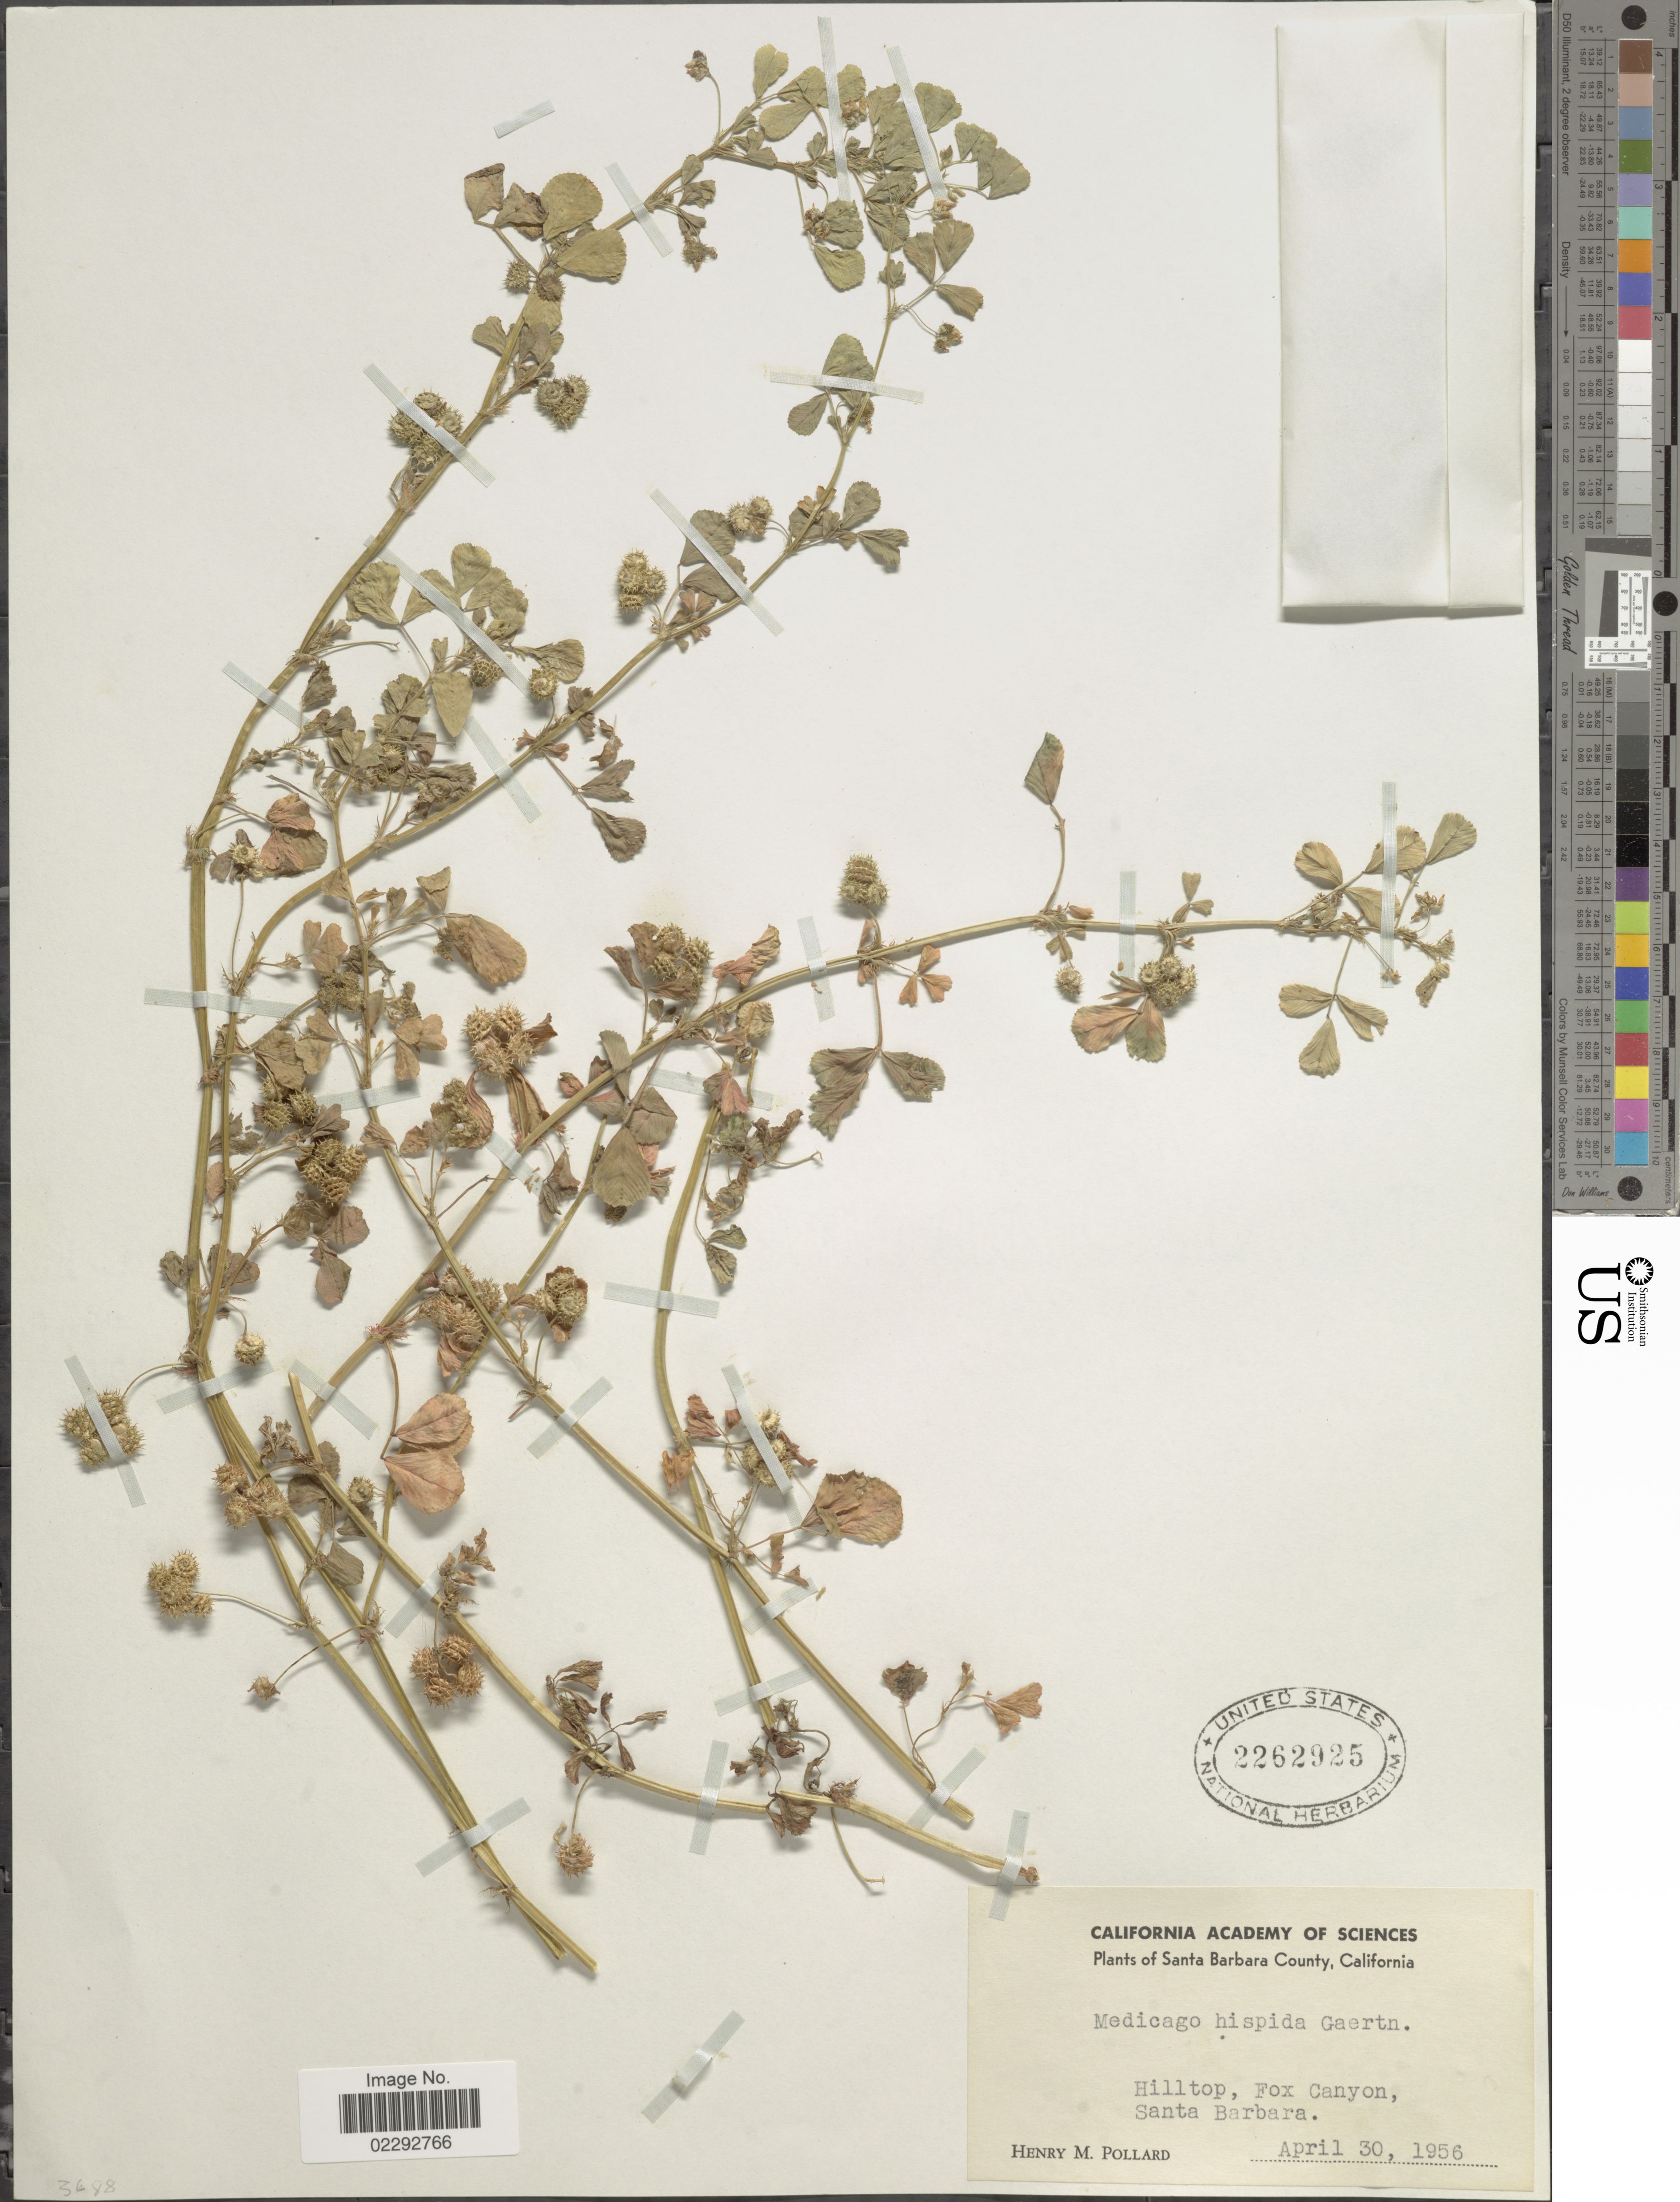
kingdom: Plantae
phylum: Tracheophyta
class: Magnoliopsida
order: Fabales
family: Fabaceae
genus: Medicago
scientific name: Medicago hispida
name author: Gaertn.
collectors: H. M. Pollard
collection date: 1956-04-30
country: United States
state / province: California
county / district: Santa Barbara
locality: Santa Barbara County. Hilltop, Fox Canyon, Santa Barbara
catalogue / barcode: US 2262925